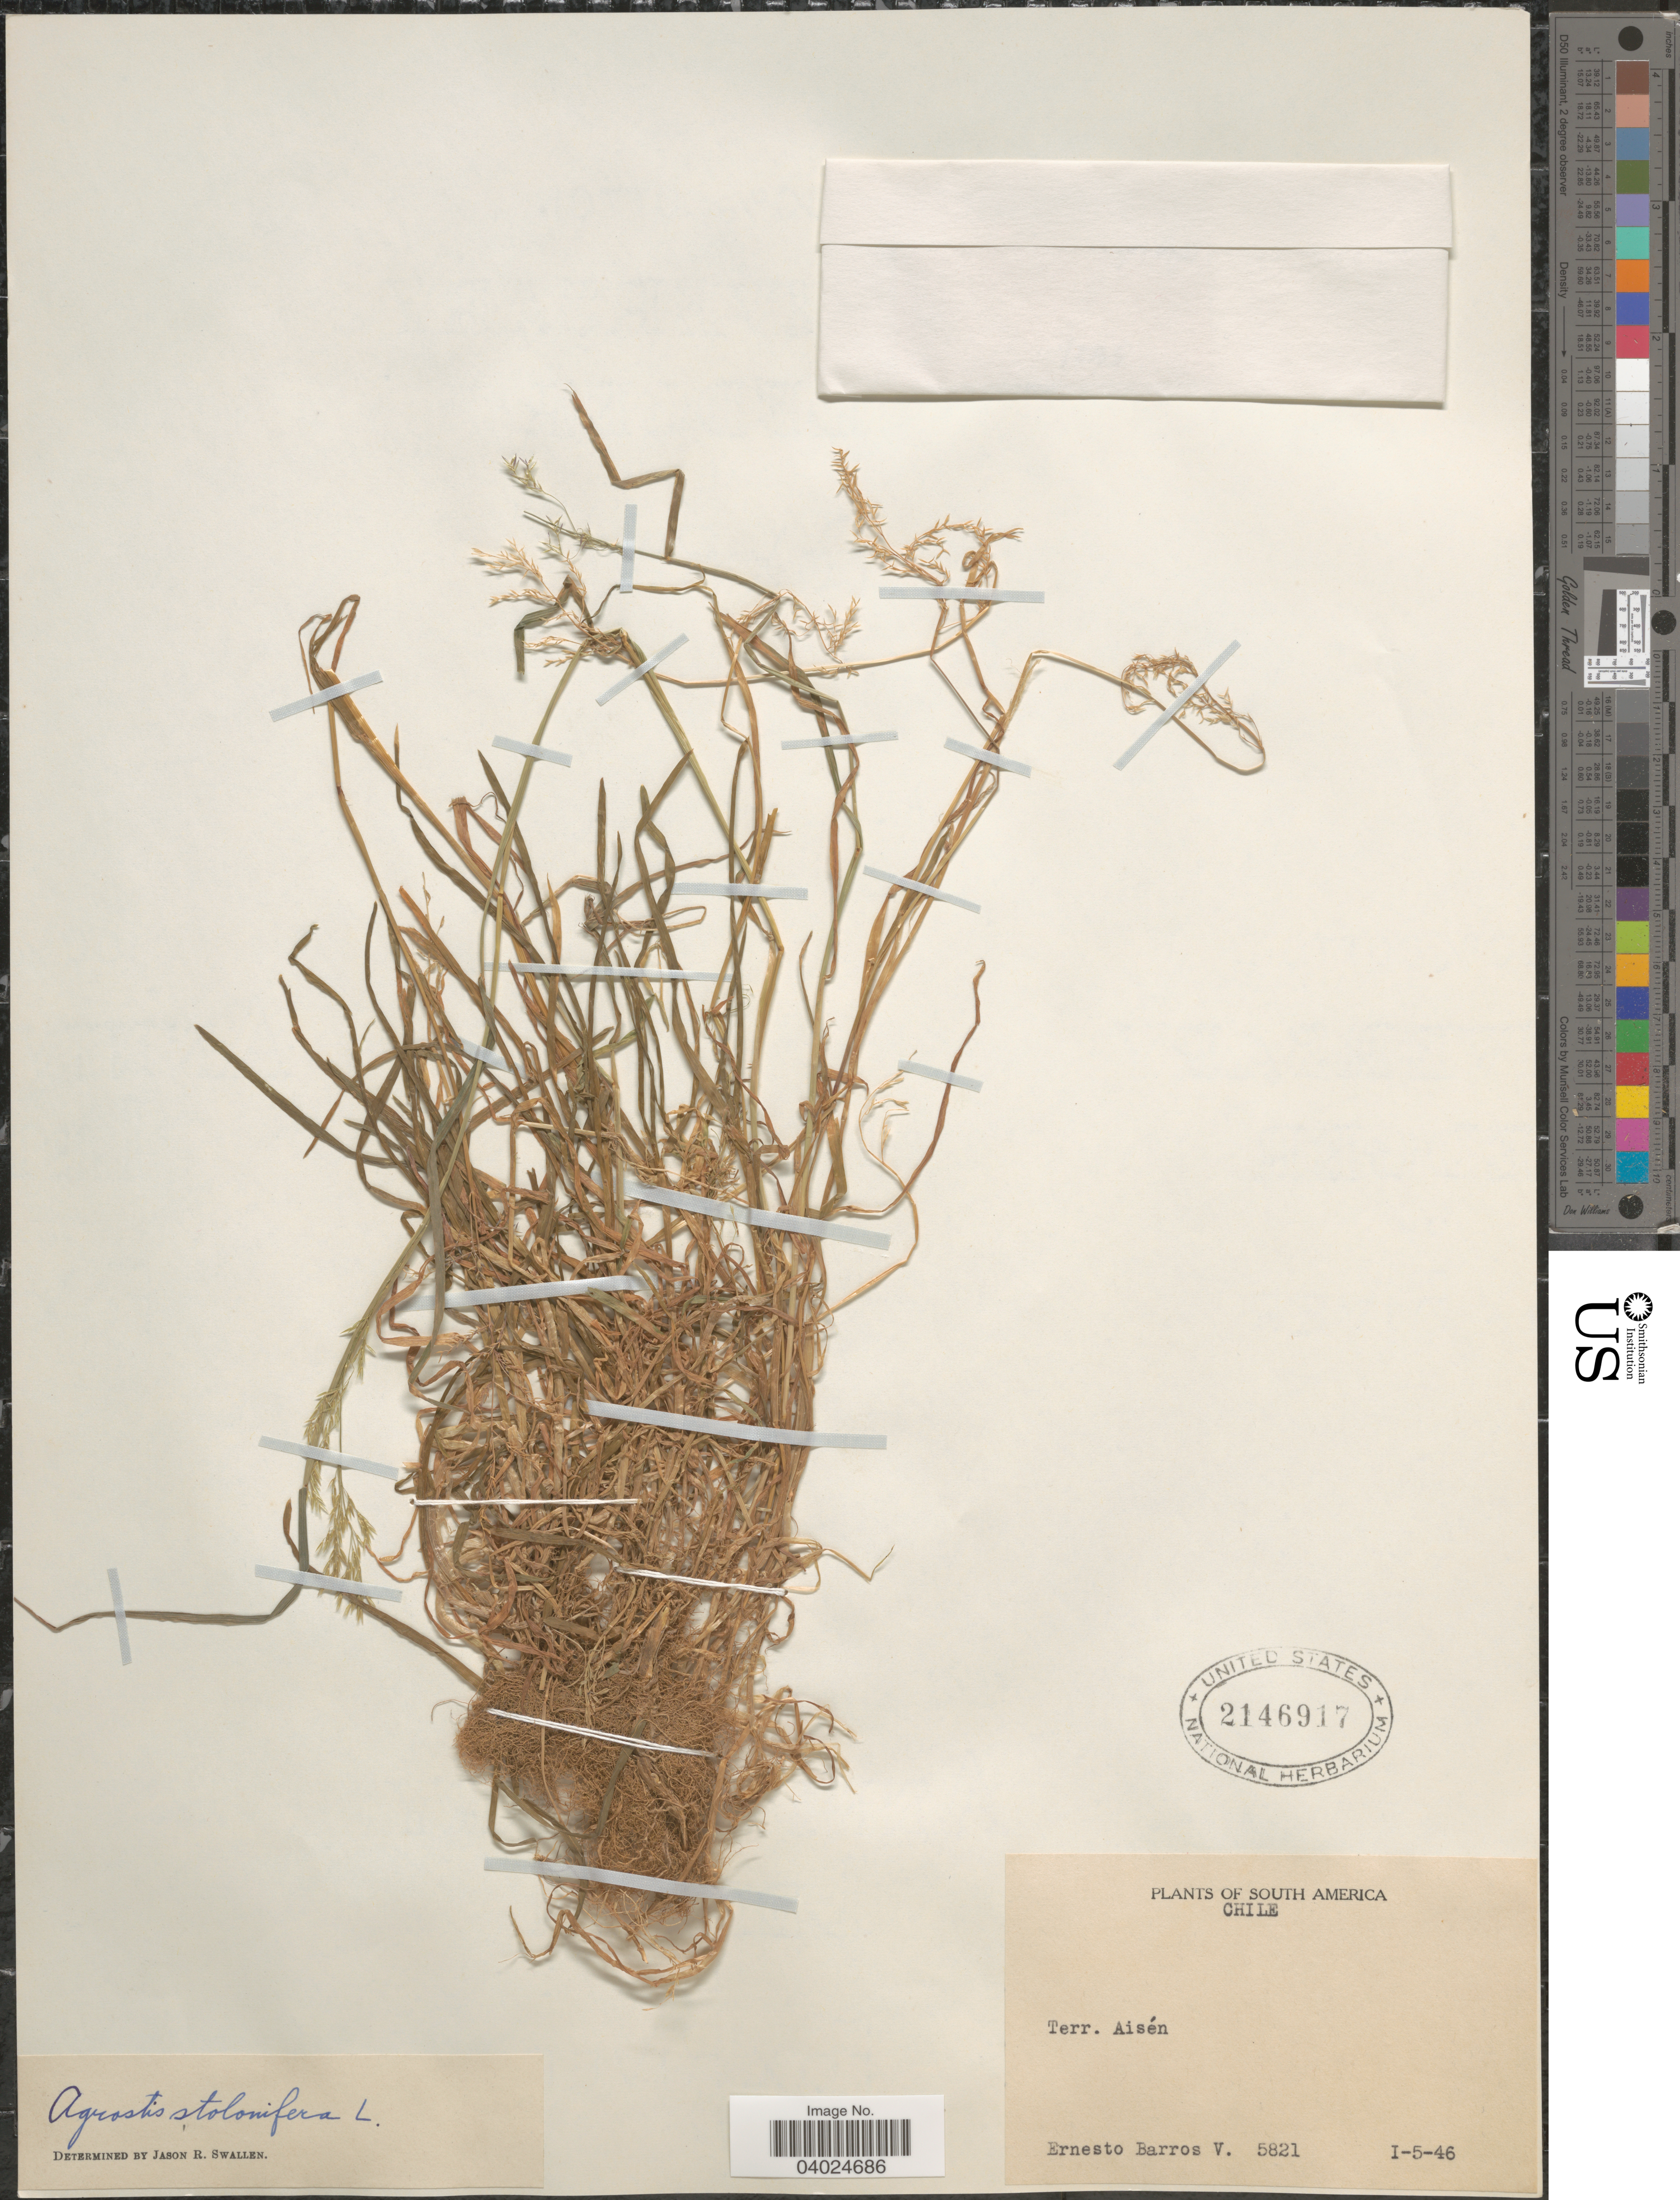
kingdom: Plantae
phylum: Tracheophyta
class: Liliopsida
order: Poales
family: Poaceae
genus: Agrostis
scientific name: Agrostis stolonifera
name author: L.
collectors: E. Barros V.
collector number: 5821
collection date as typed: Transcribed d/m/y: 5/1/46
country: Chile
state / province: Aisén (XI)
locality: Terr. Aisén.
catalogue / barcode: US 2146917